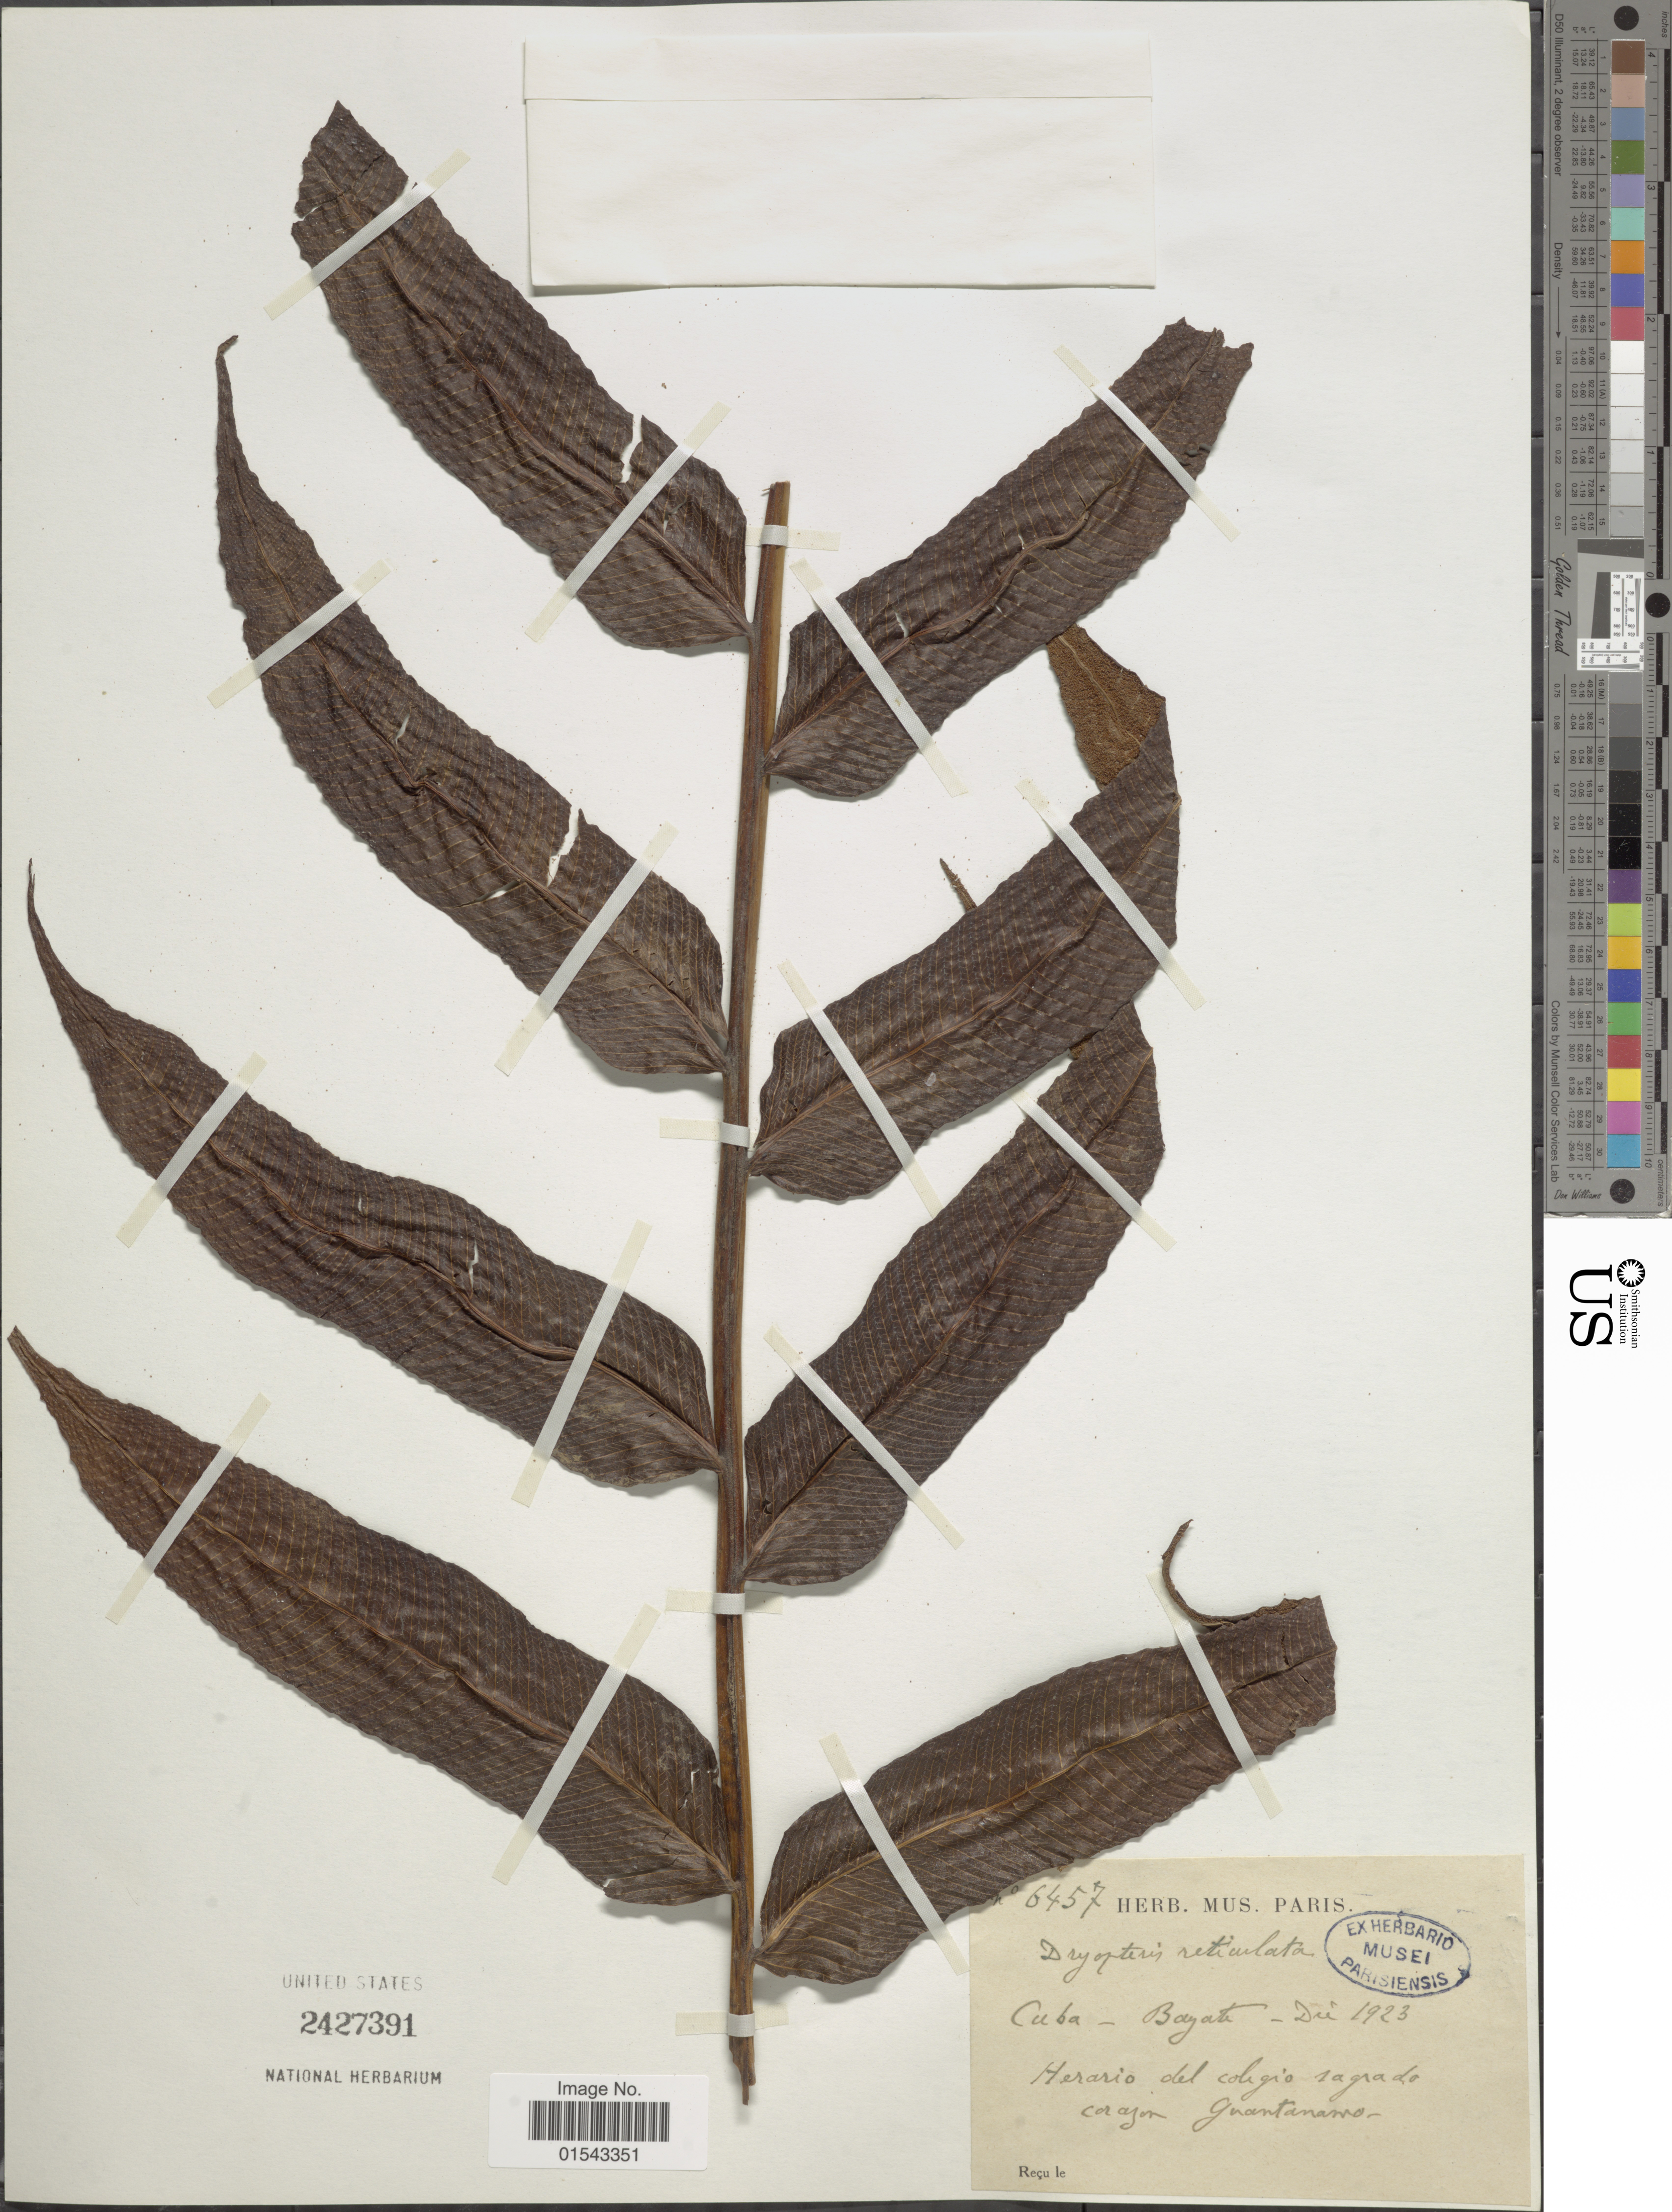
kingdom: Plantae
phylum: Tracheophyta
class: Polypodiopsida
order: Polypodiales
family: Thelypteridaceae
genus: Meniscium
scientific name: Meniscium reticulatum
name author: (L.) Sw.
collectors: ex herb. Mus. Paris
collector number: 6457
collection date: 1923-12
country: Cuba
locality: Bayate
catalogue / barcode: US 2427391